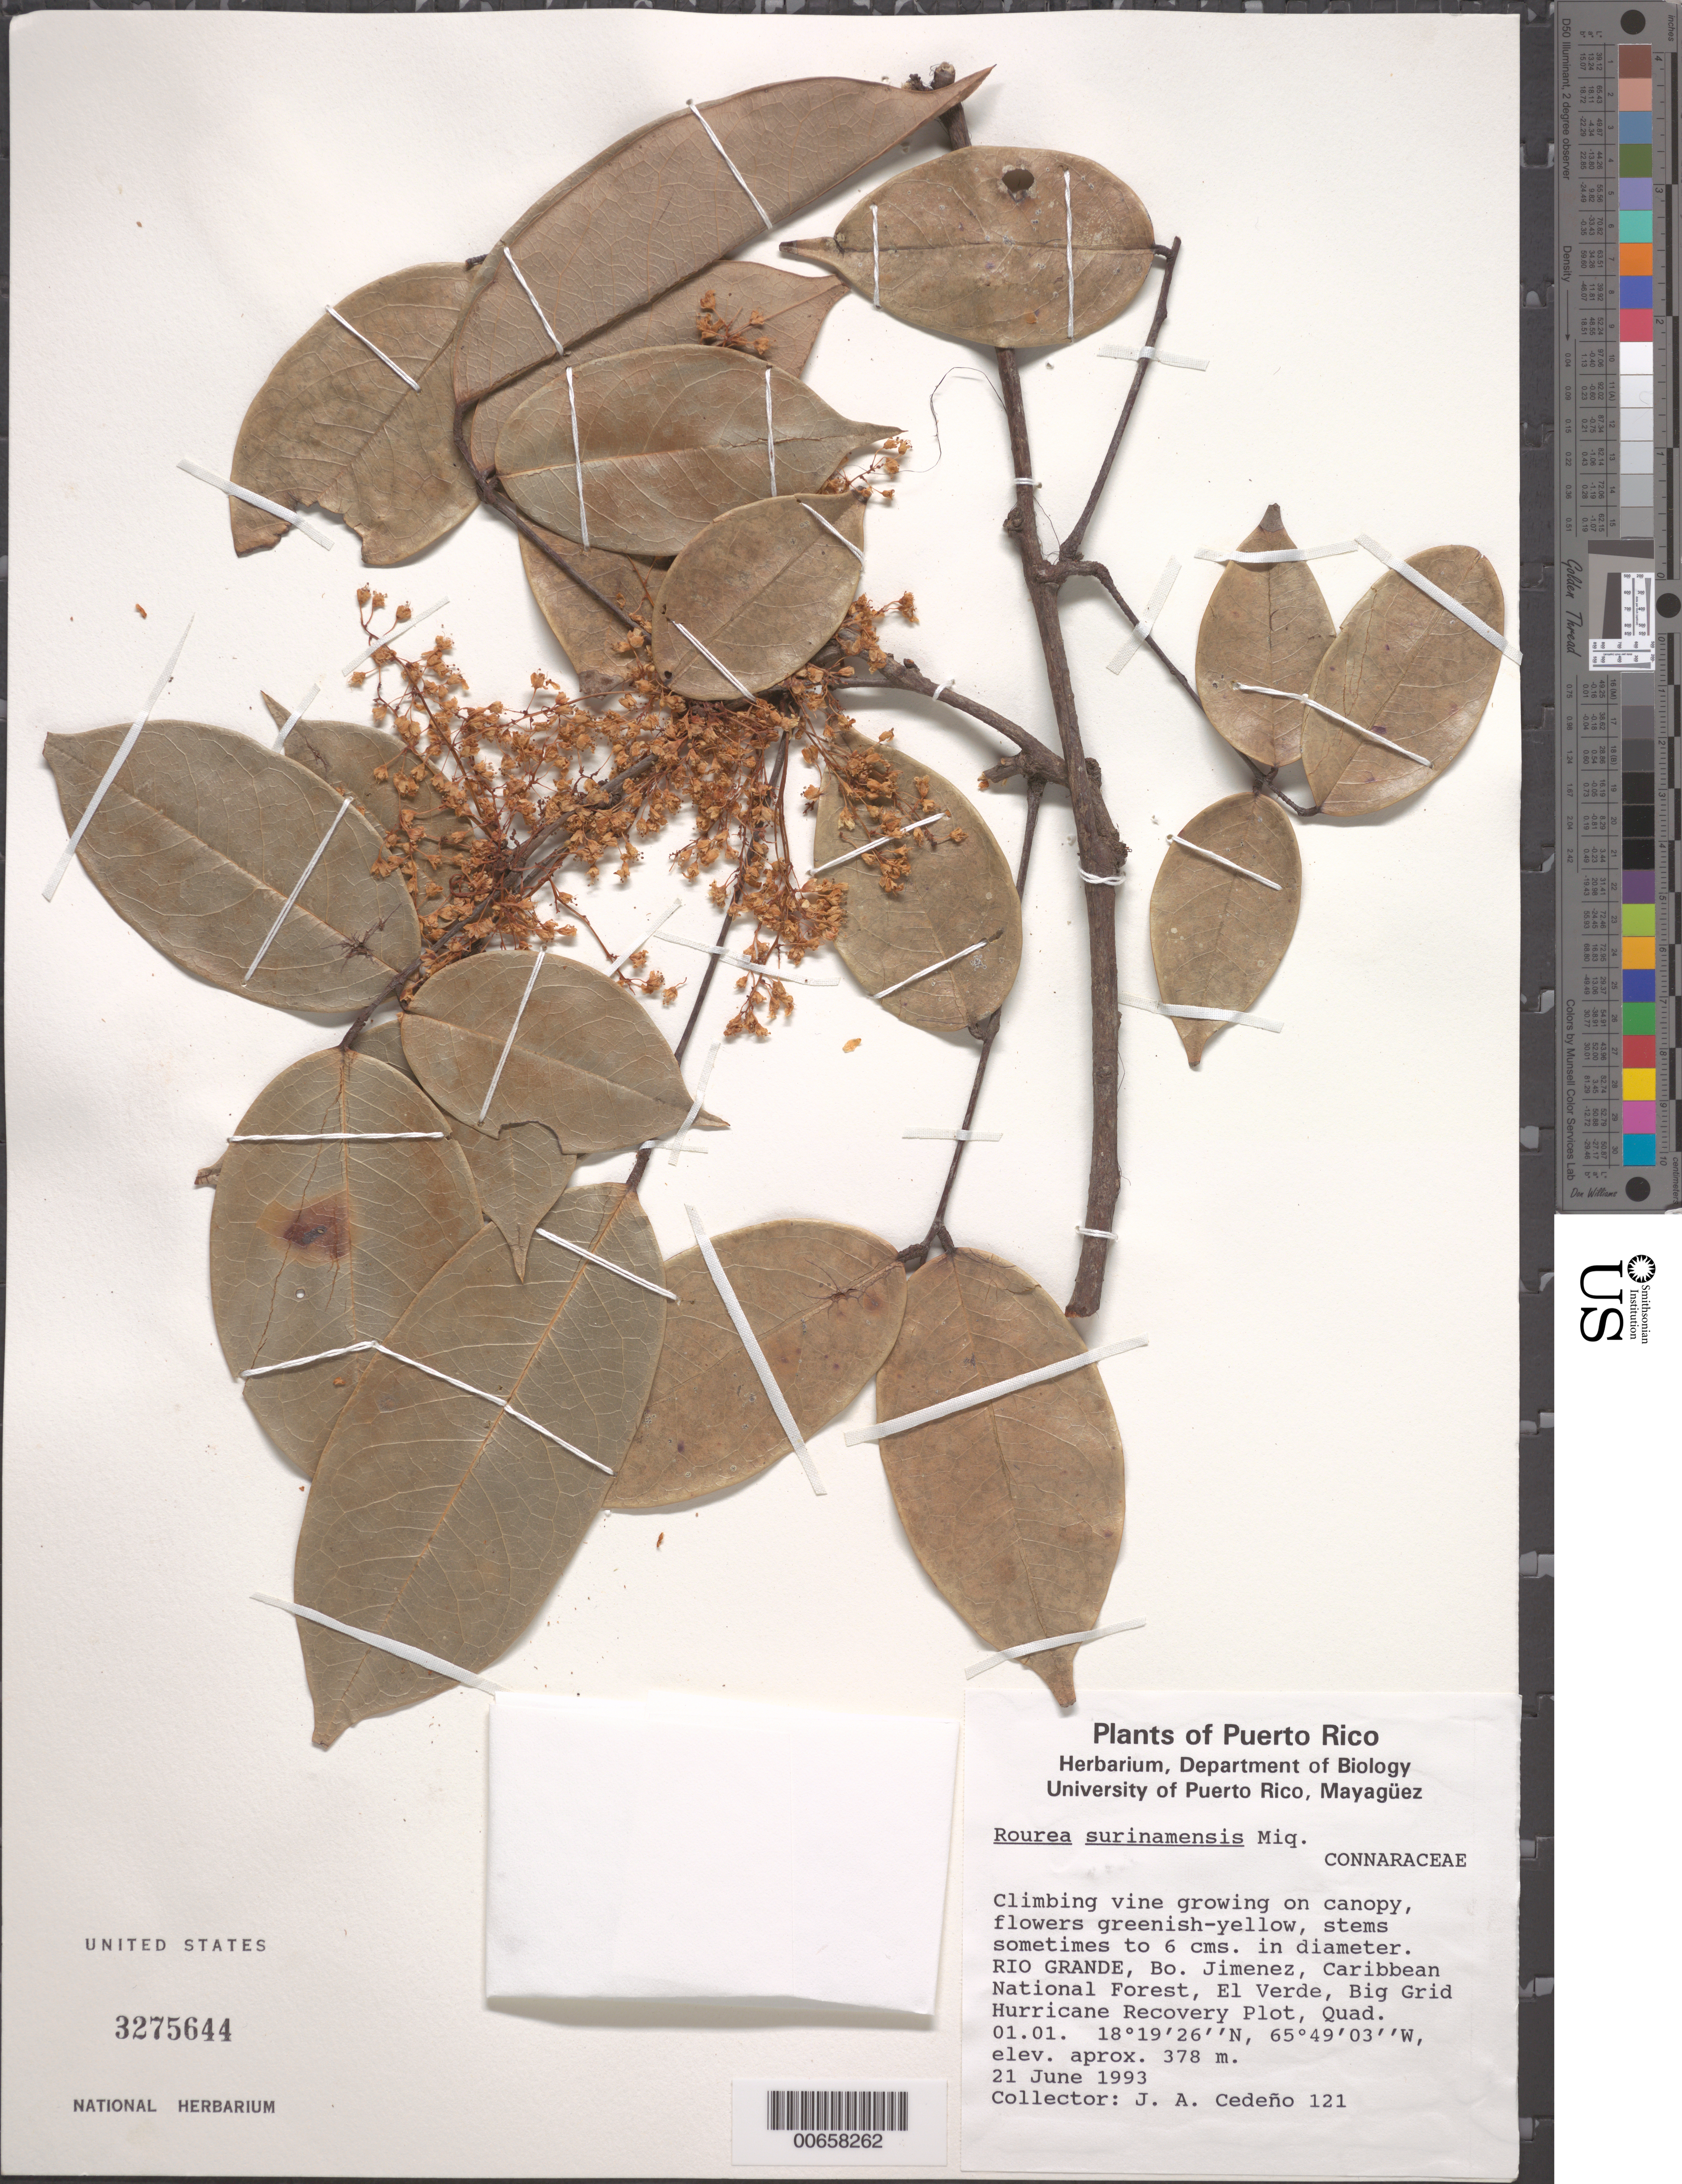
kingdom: Plantae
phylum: Tracheophyta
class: Magnoliopsida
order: Oxalidales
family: Connaraceae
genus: Rourea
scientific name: Rourea surinamensis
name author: Miq.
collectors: J. A. Cedeño M.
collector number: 121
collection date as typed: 21 Jun 1993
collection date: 1993-06-21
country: Puerto Rico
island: Greater Antilles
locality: Rio Grande, Bo. Jimenez, Carib. Natl. Forest, El Verde, Big Grid Hurricane Recovery Plot, Quad. 01.01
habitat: Growing on canopy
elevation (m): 378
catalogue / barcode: US 3275644